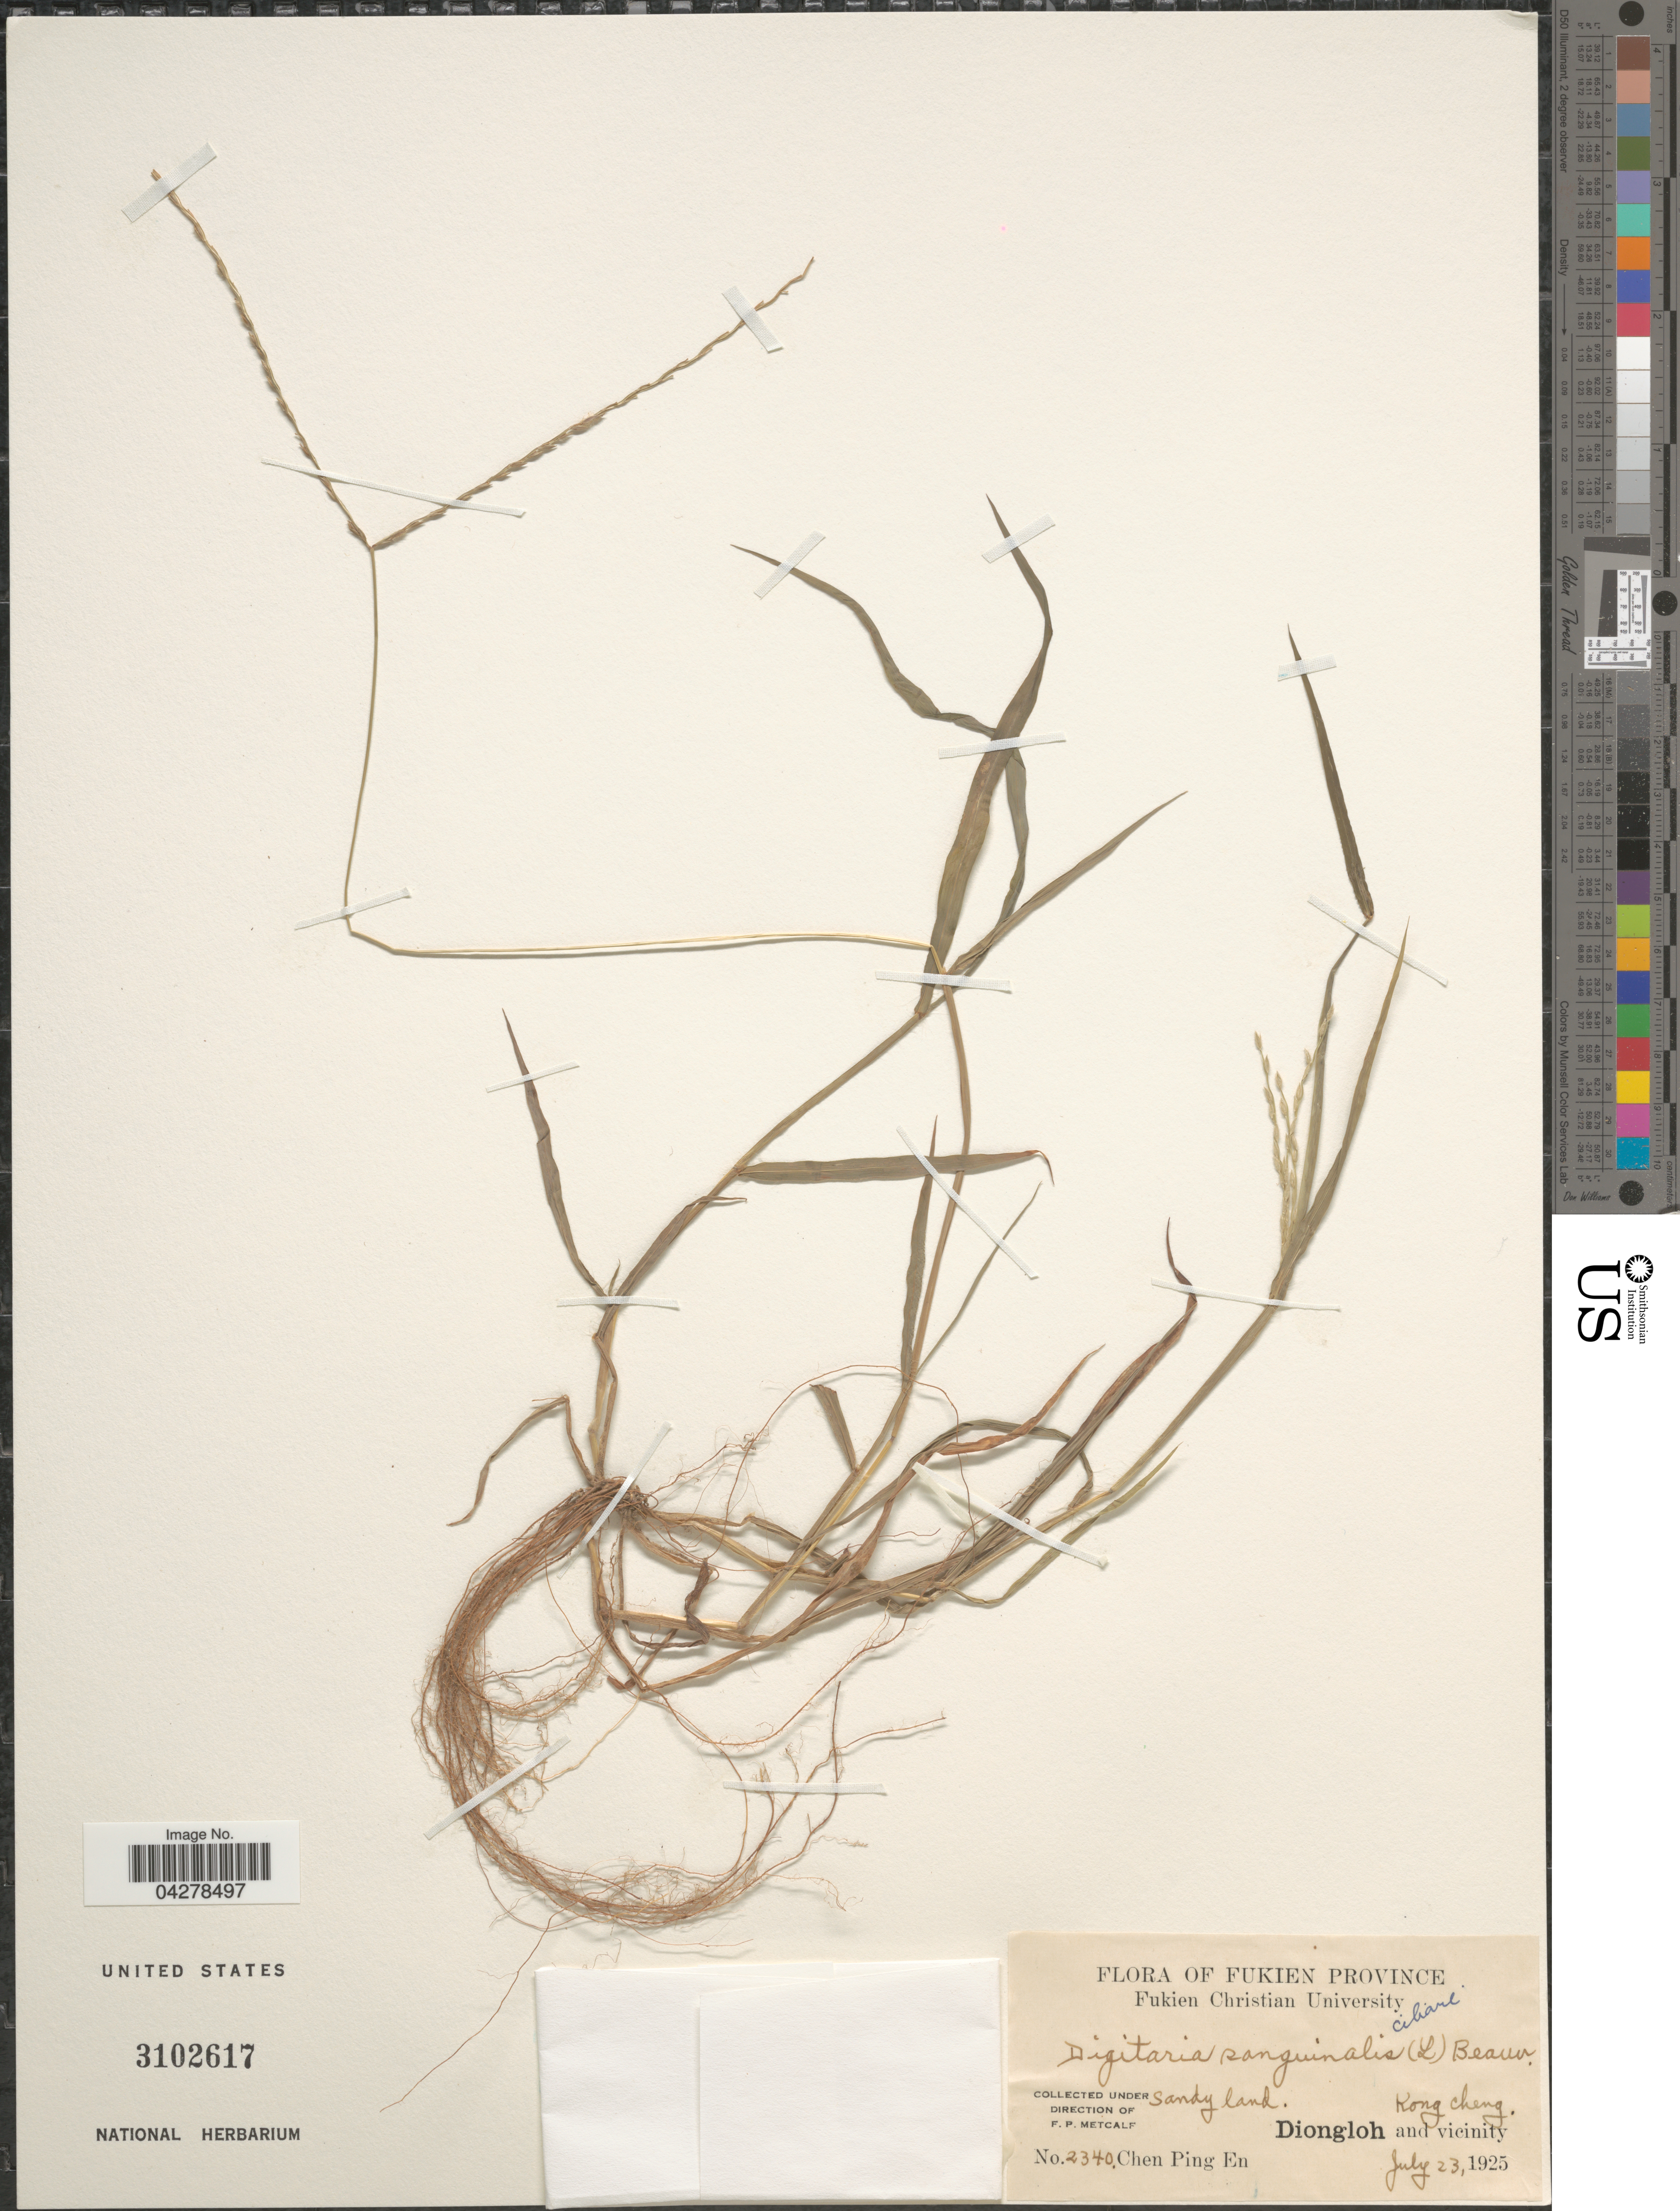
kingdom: Plantae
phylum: Tracheophyta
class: Liliopsida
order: Poales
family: Poaceae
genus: Digitaria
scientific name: Digitaria sanguinalis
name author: (L.) Scop.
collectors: C. Ping En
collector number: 2340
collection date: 1925-07-23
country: China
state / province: Fujian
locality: Fukien Province. Sandy land. Kong cheng. Diongloh and vicinity.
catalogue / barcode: US 3102617